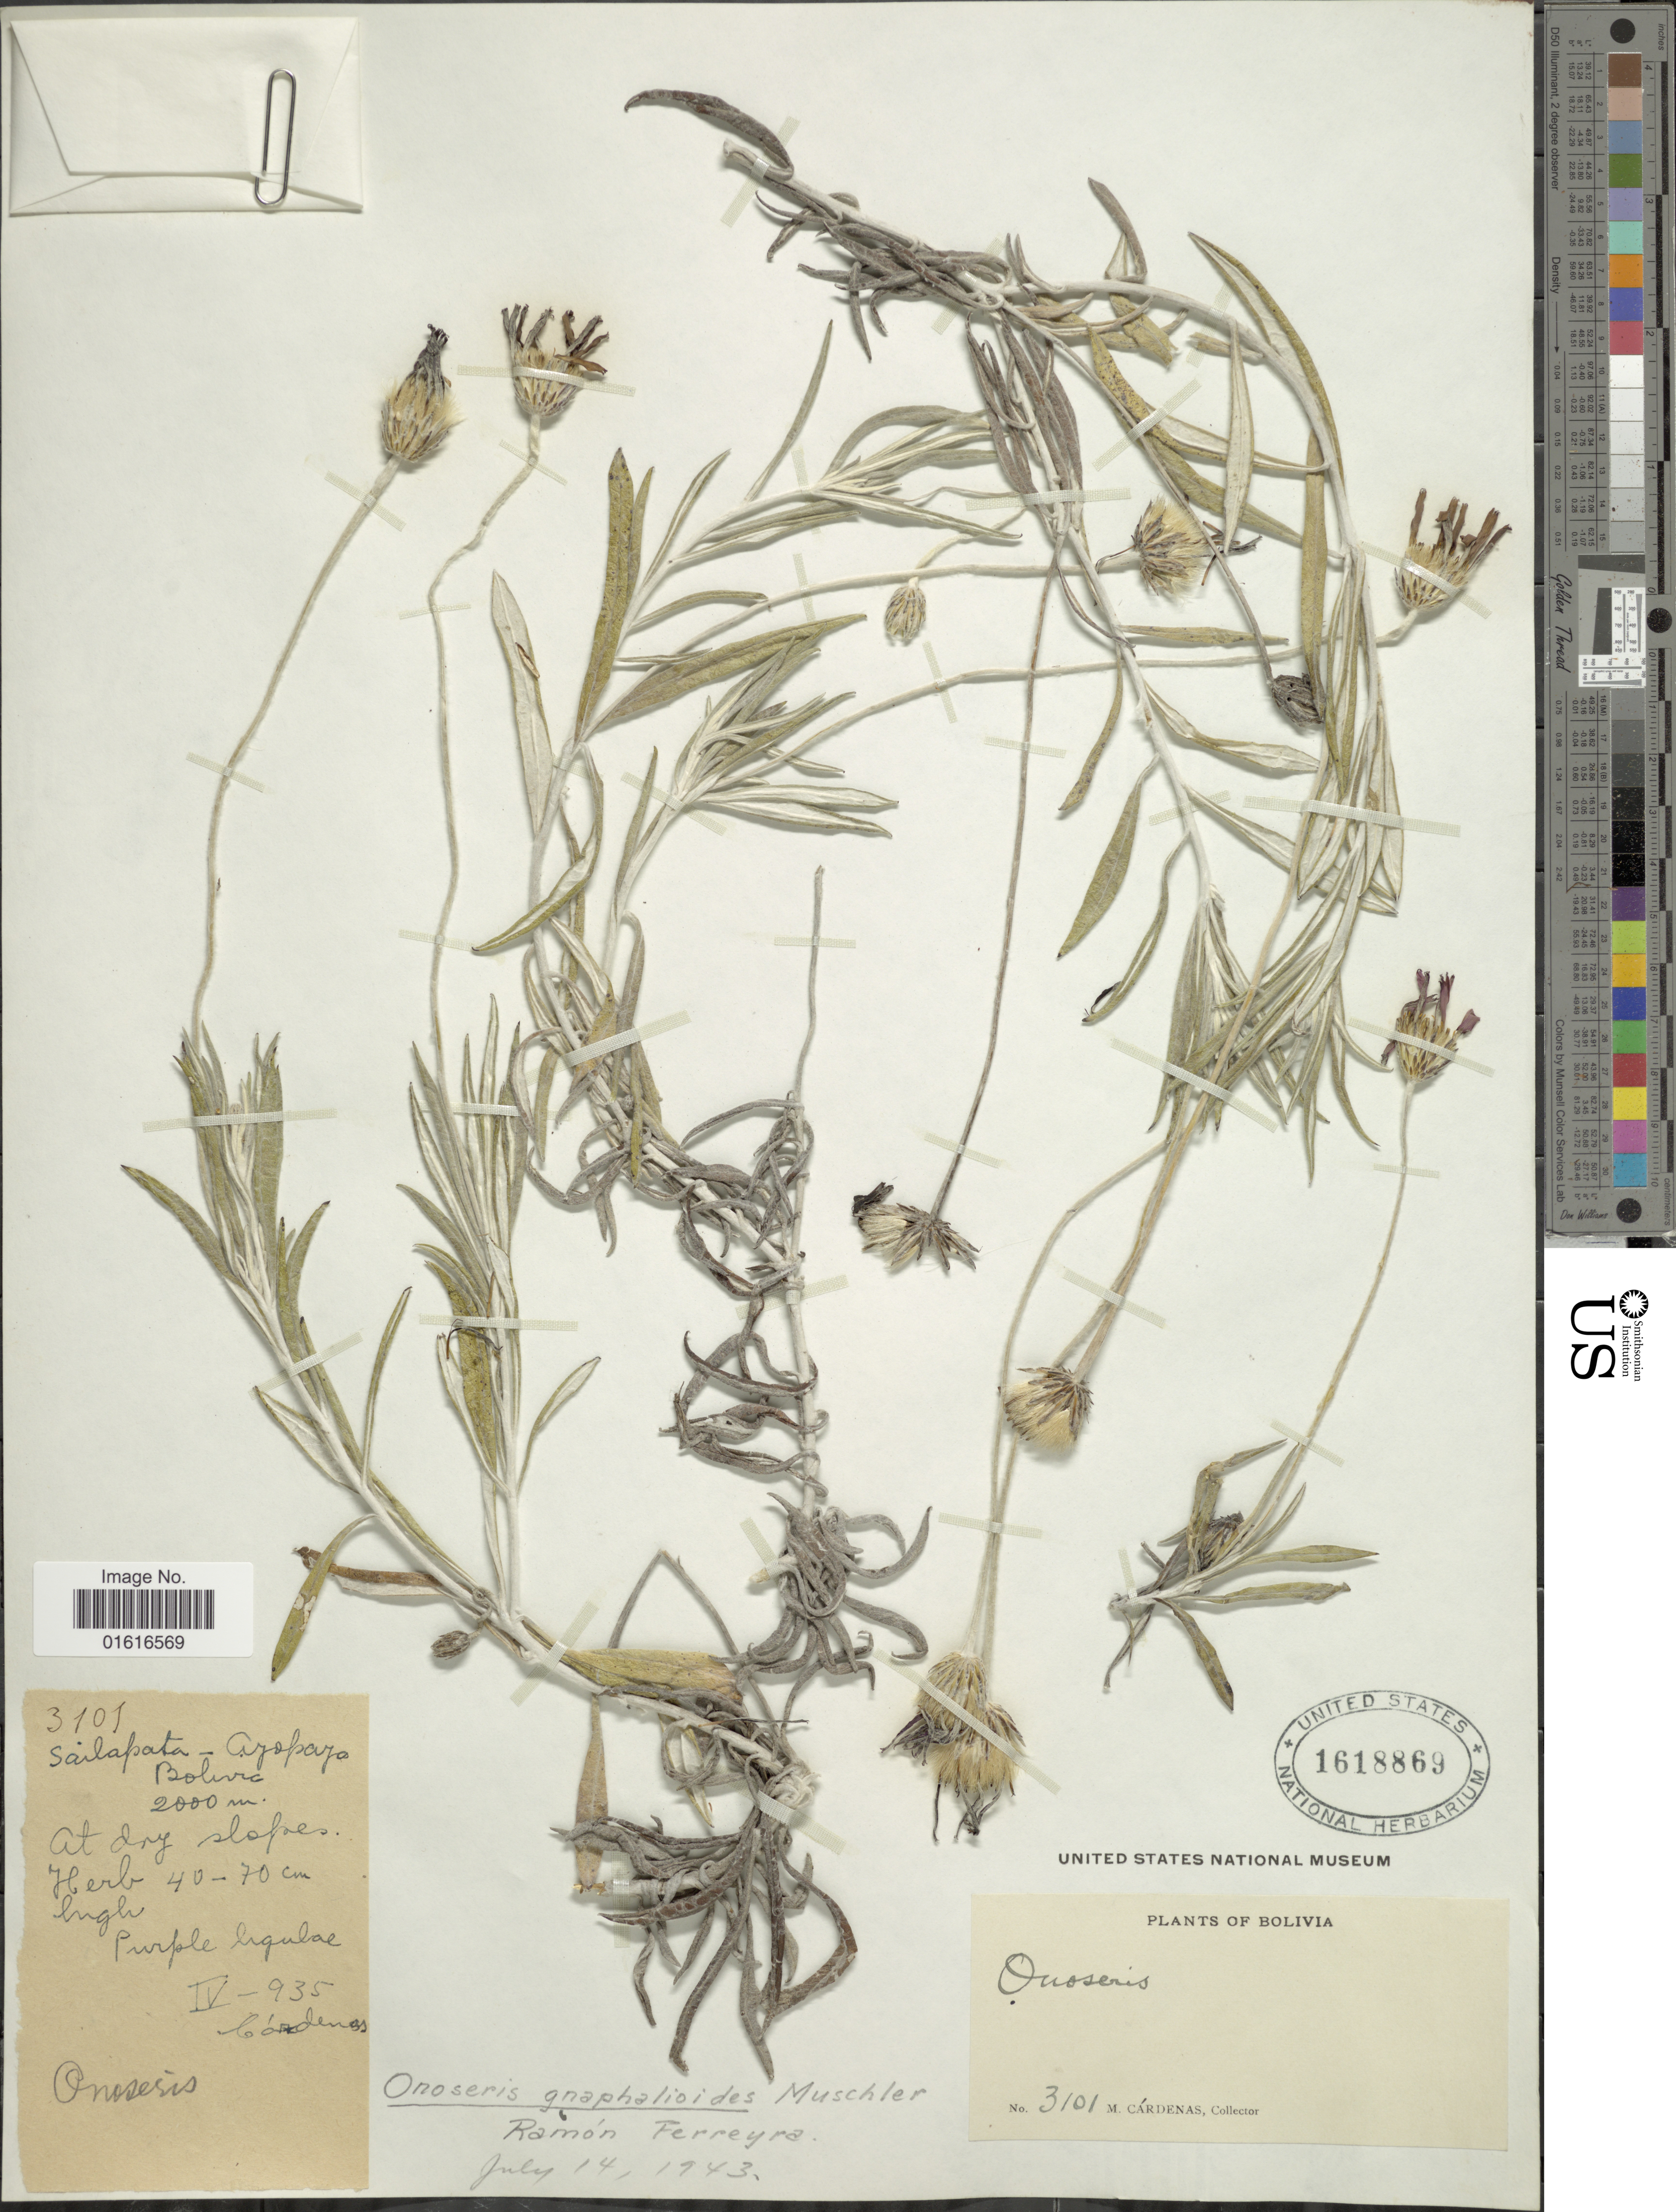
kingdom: Plantae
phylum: Tracheophyta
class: Magnoliopsida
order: Asterales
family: Asteraceae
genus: Onoseris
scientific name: Onoseris gnaphalioides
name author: Muschl.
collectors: M. Cárdenas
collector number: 3101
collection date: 1935-04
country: Bolivia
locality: Sailapata-Azopaza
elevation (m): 2000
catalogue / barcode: US 1618869